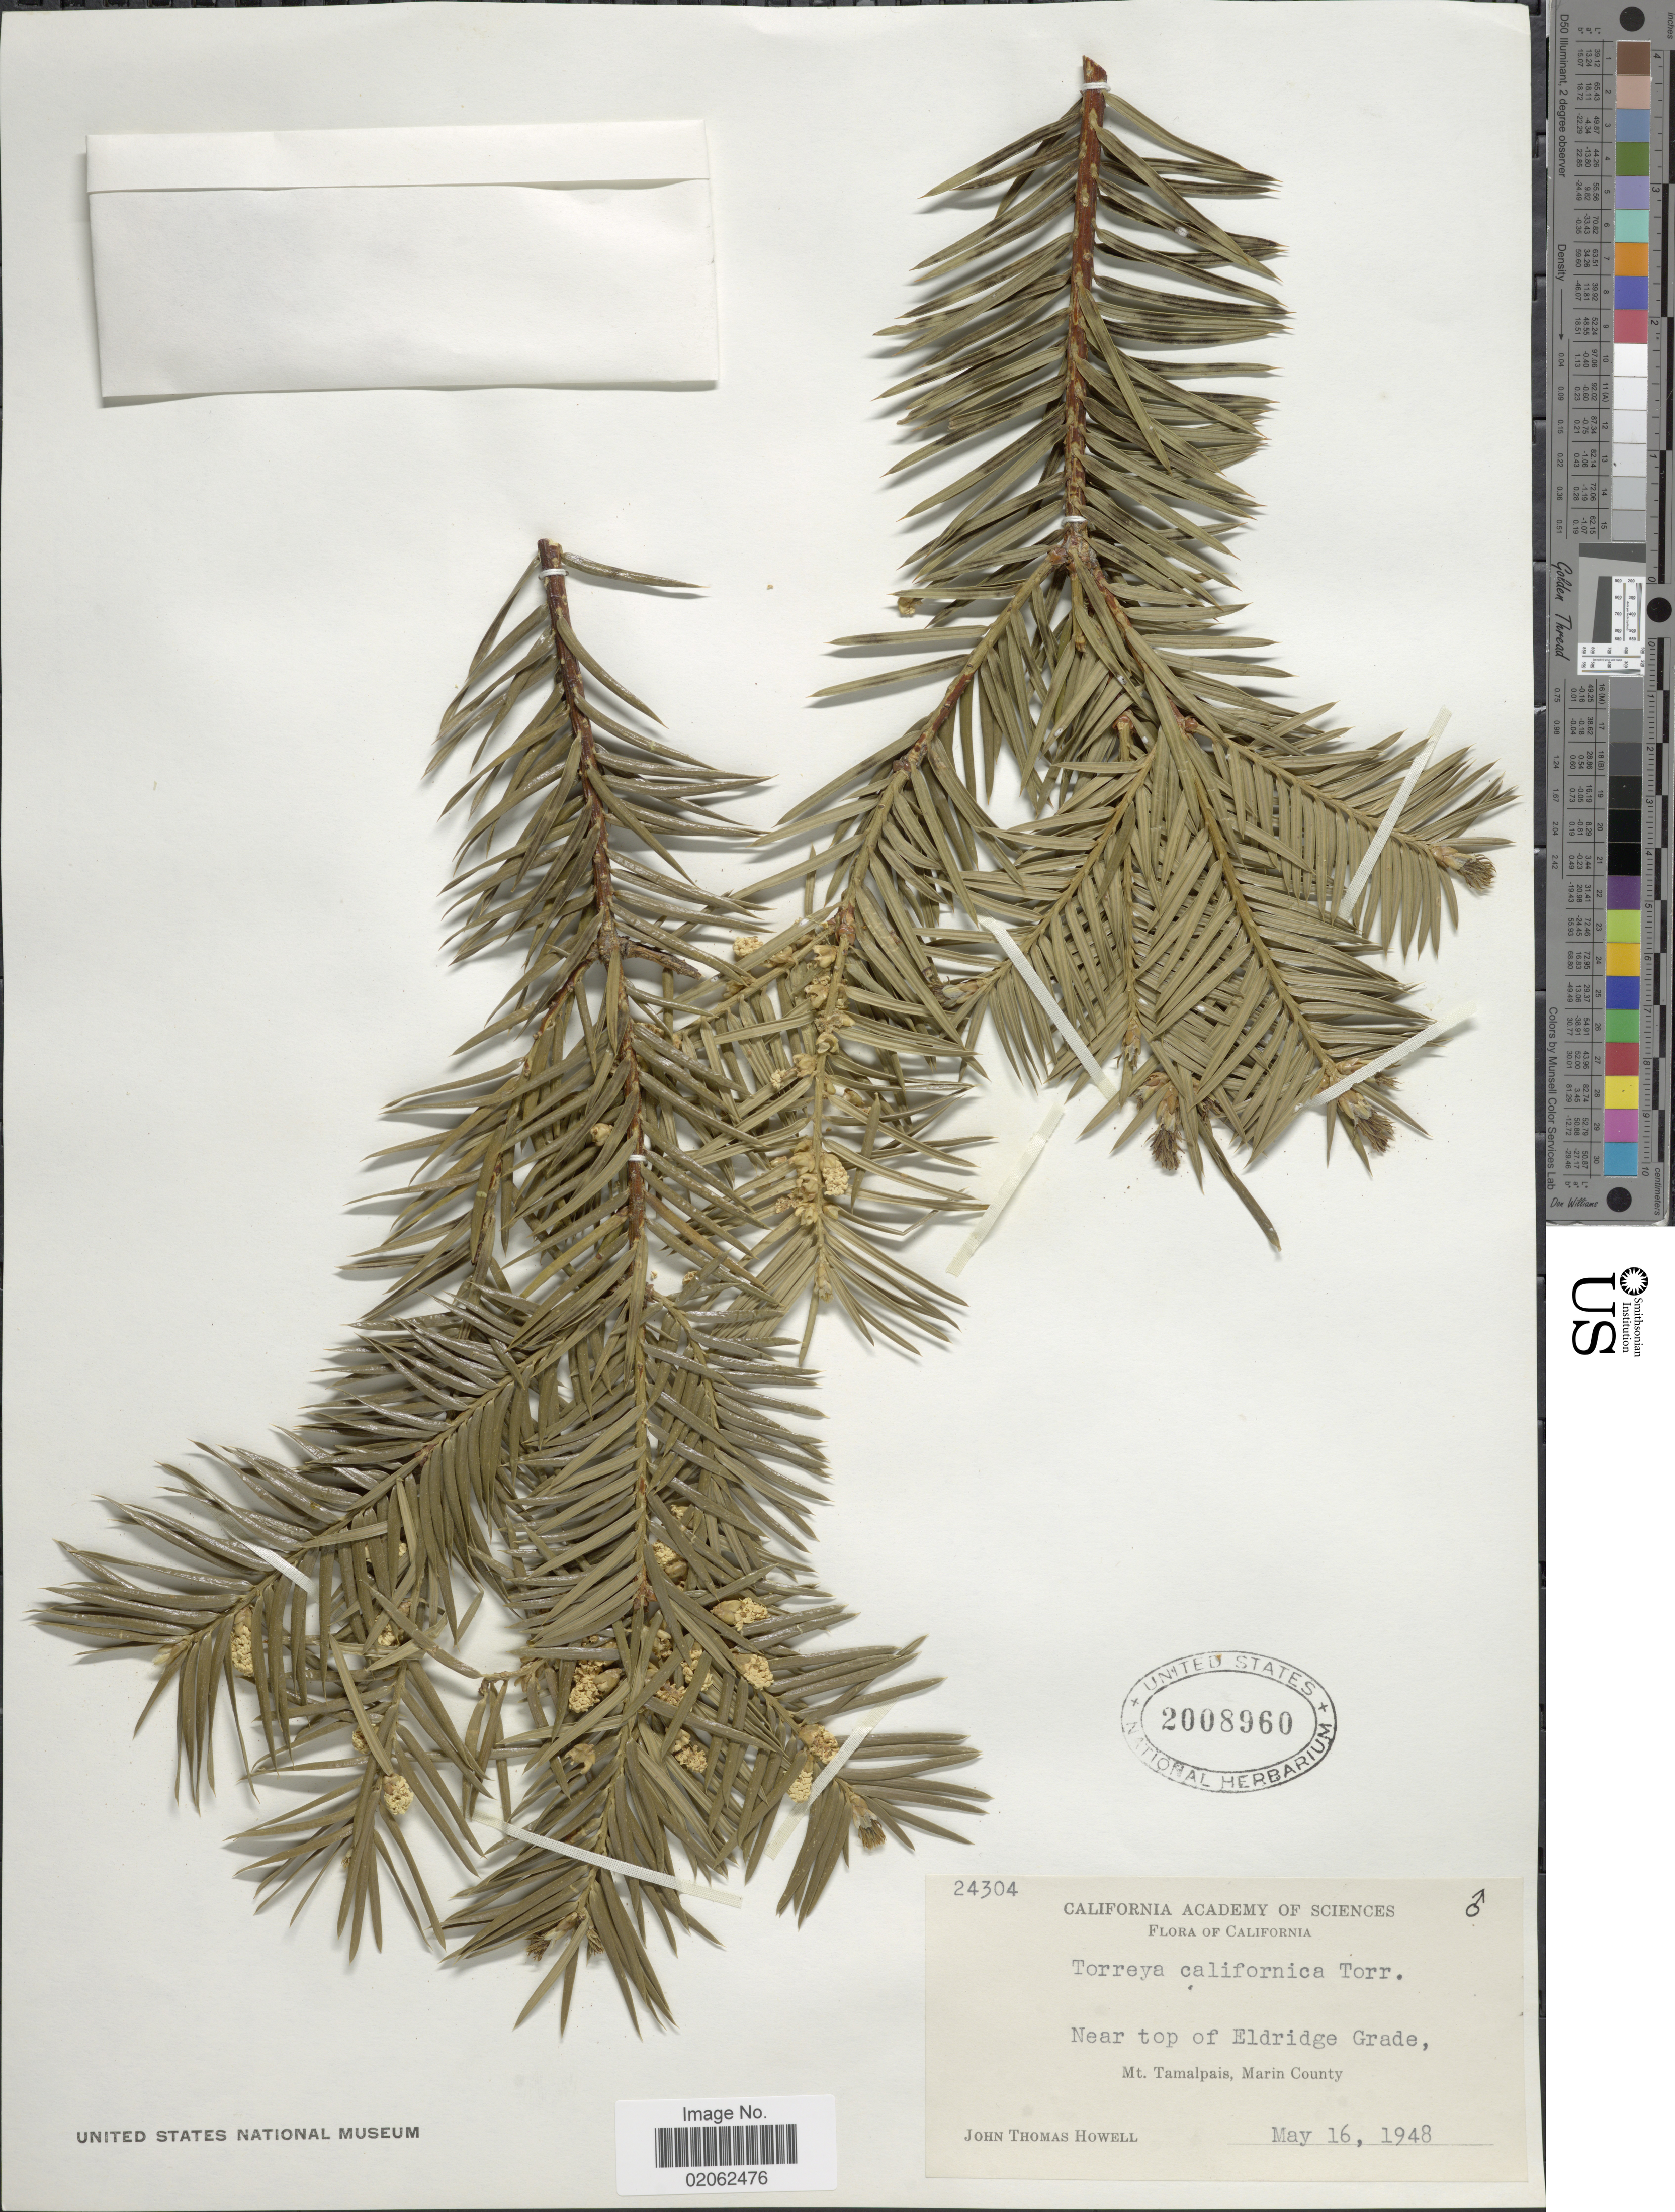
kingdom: Plantae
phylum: Tracheophyta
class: Pinopsida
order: Pinales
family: Taxaceae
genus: Torreya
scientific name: Torreya californica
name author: Torr.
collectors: J. T. Howell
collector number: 24304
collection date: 1948-05-16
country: United States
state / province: California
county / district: Marin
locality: Near top of Eldridge Grade, Mt. Tamalpais, Marin County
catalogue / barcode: US 2008960